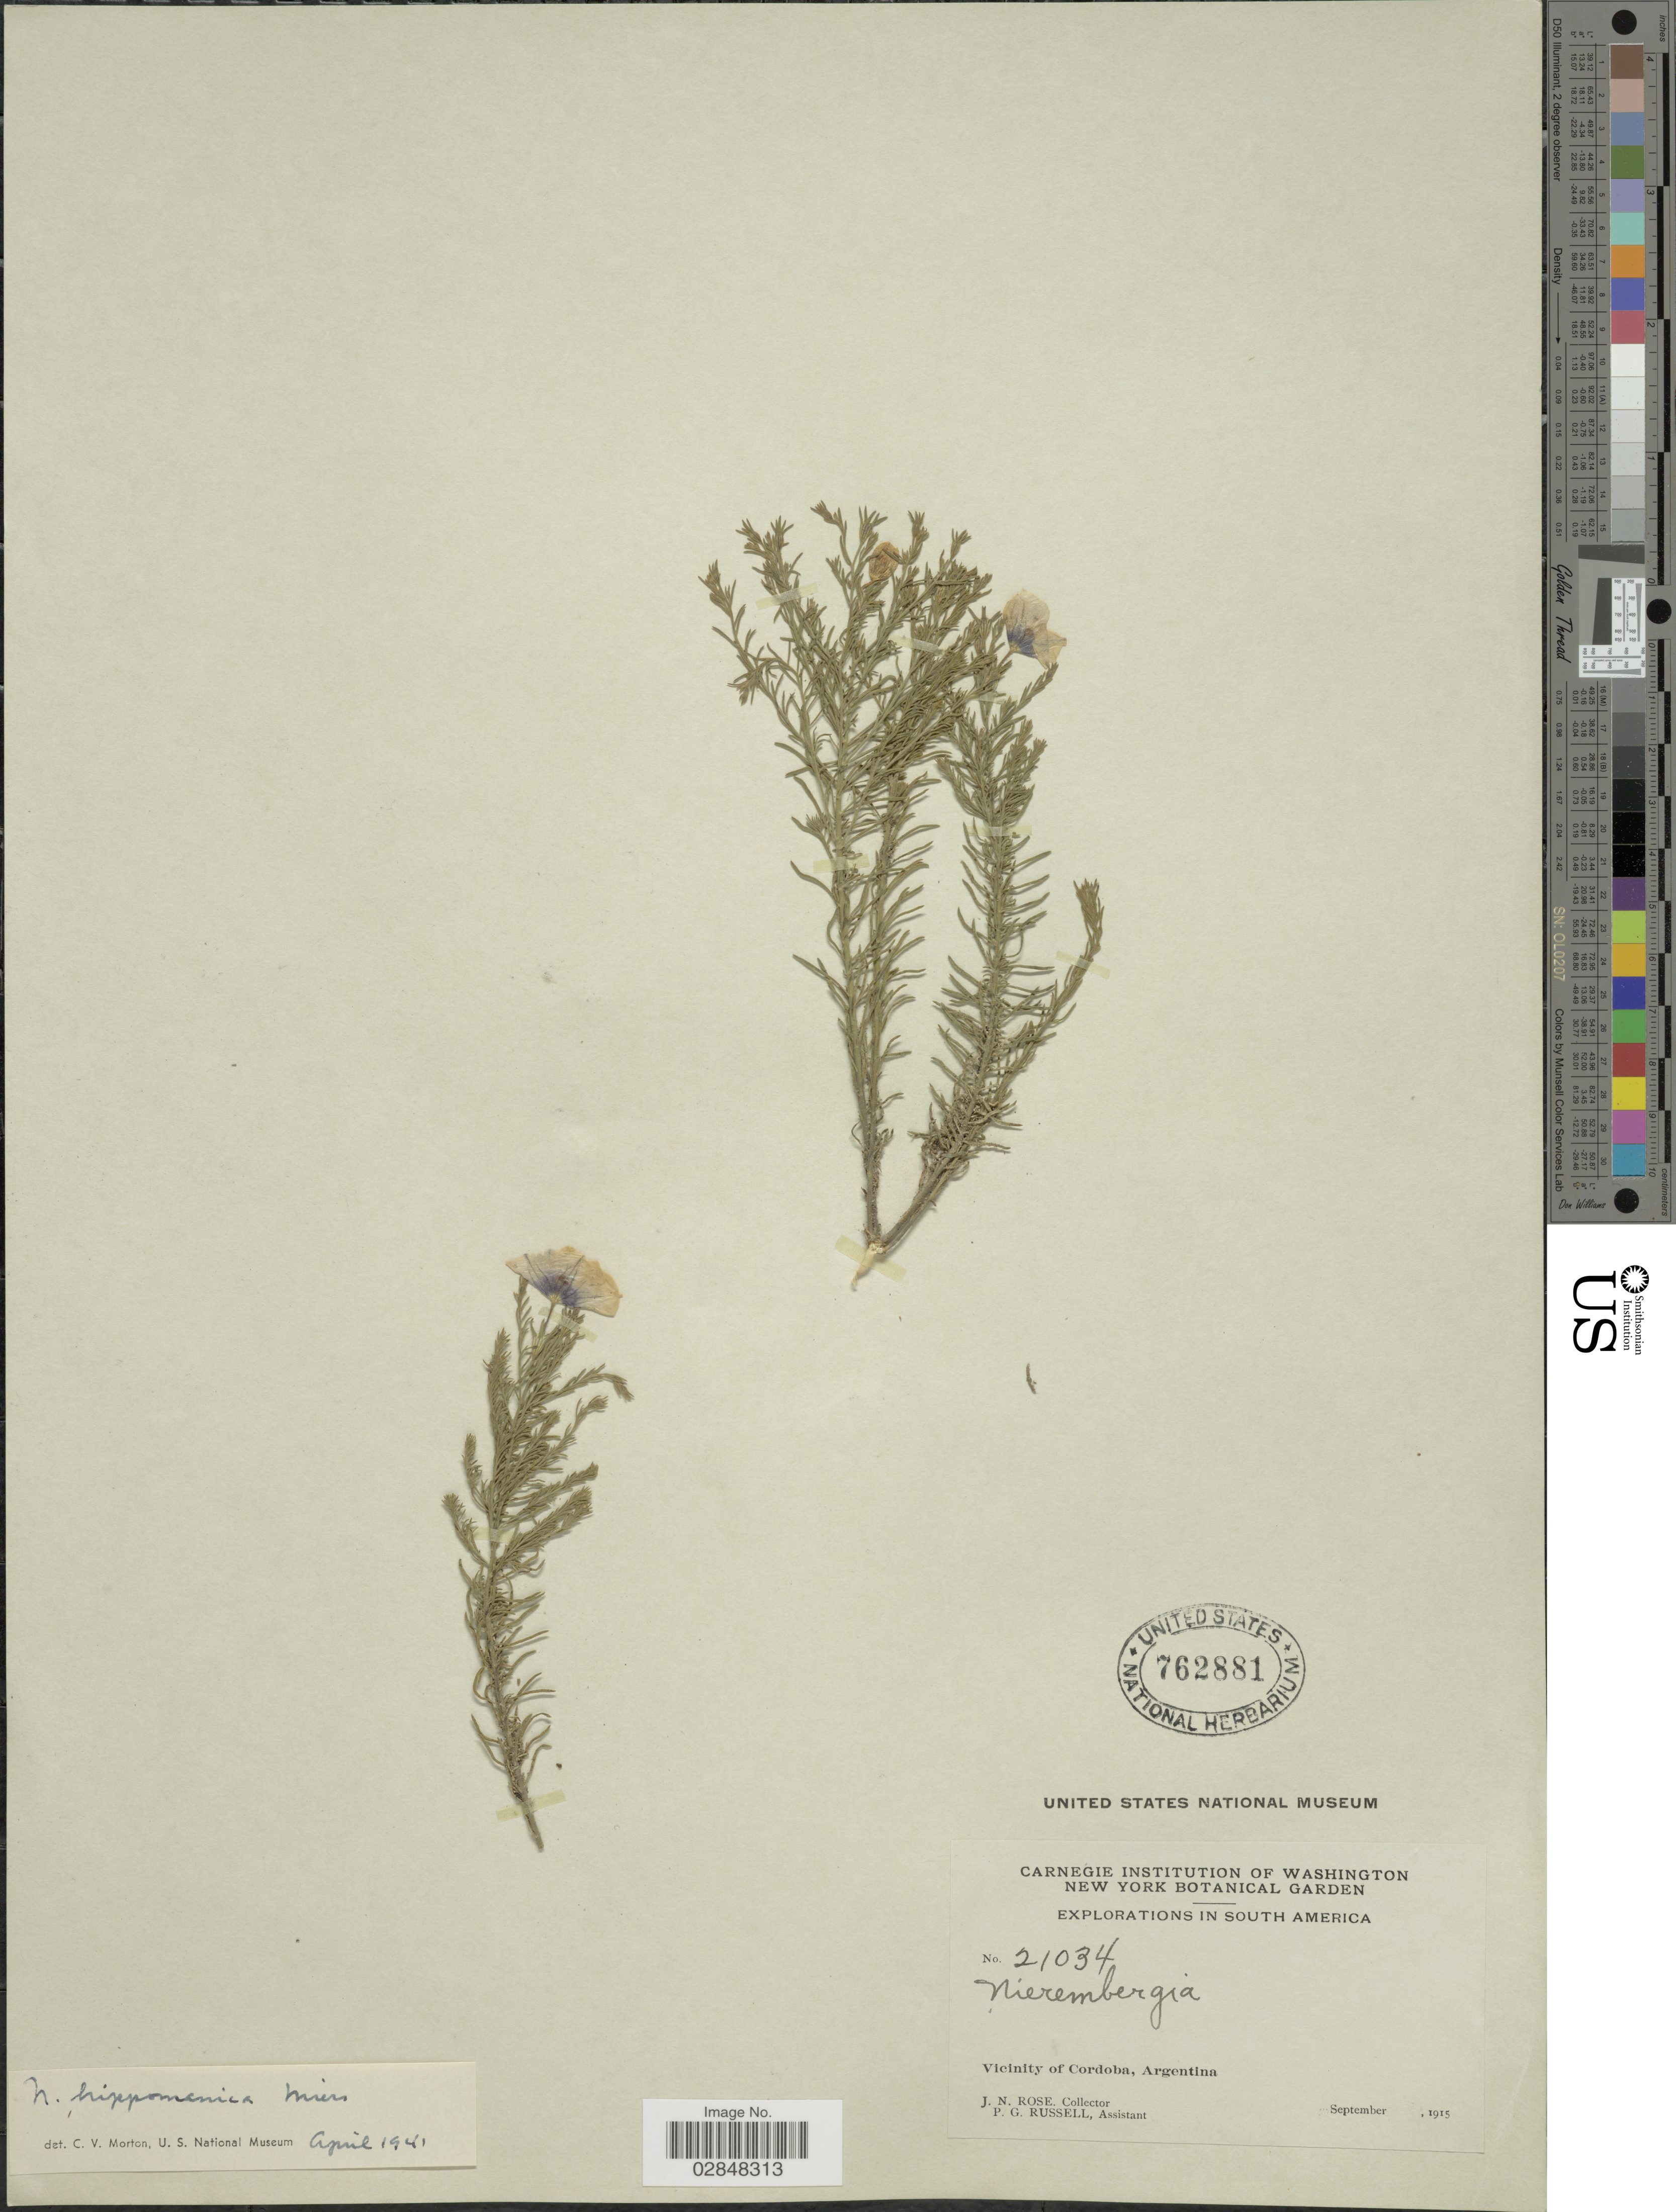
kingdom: Plantae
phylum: Tracheophyta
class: Magnoliopsida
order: Solanales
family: Solanaceae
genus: Nierembergia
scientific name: Nierembergia linariifolia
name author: Graham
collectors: J. N. Rose & P. G. Russell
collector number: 21034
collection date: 1915-09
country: Argentina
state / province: Cordoba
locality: Vicinity of Cordoba.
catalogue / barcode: US 762881